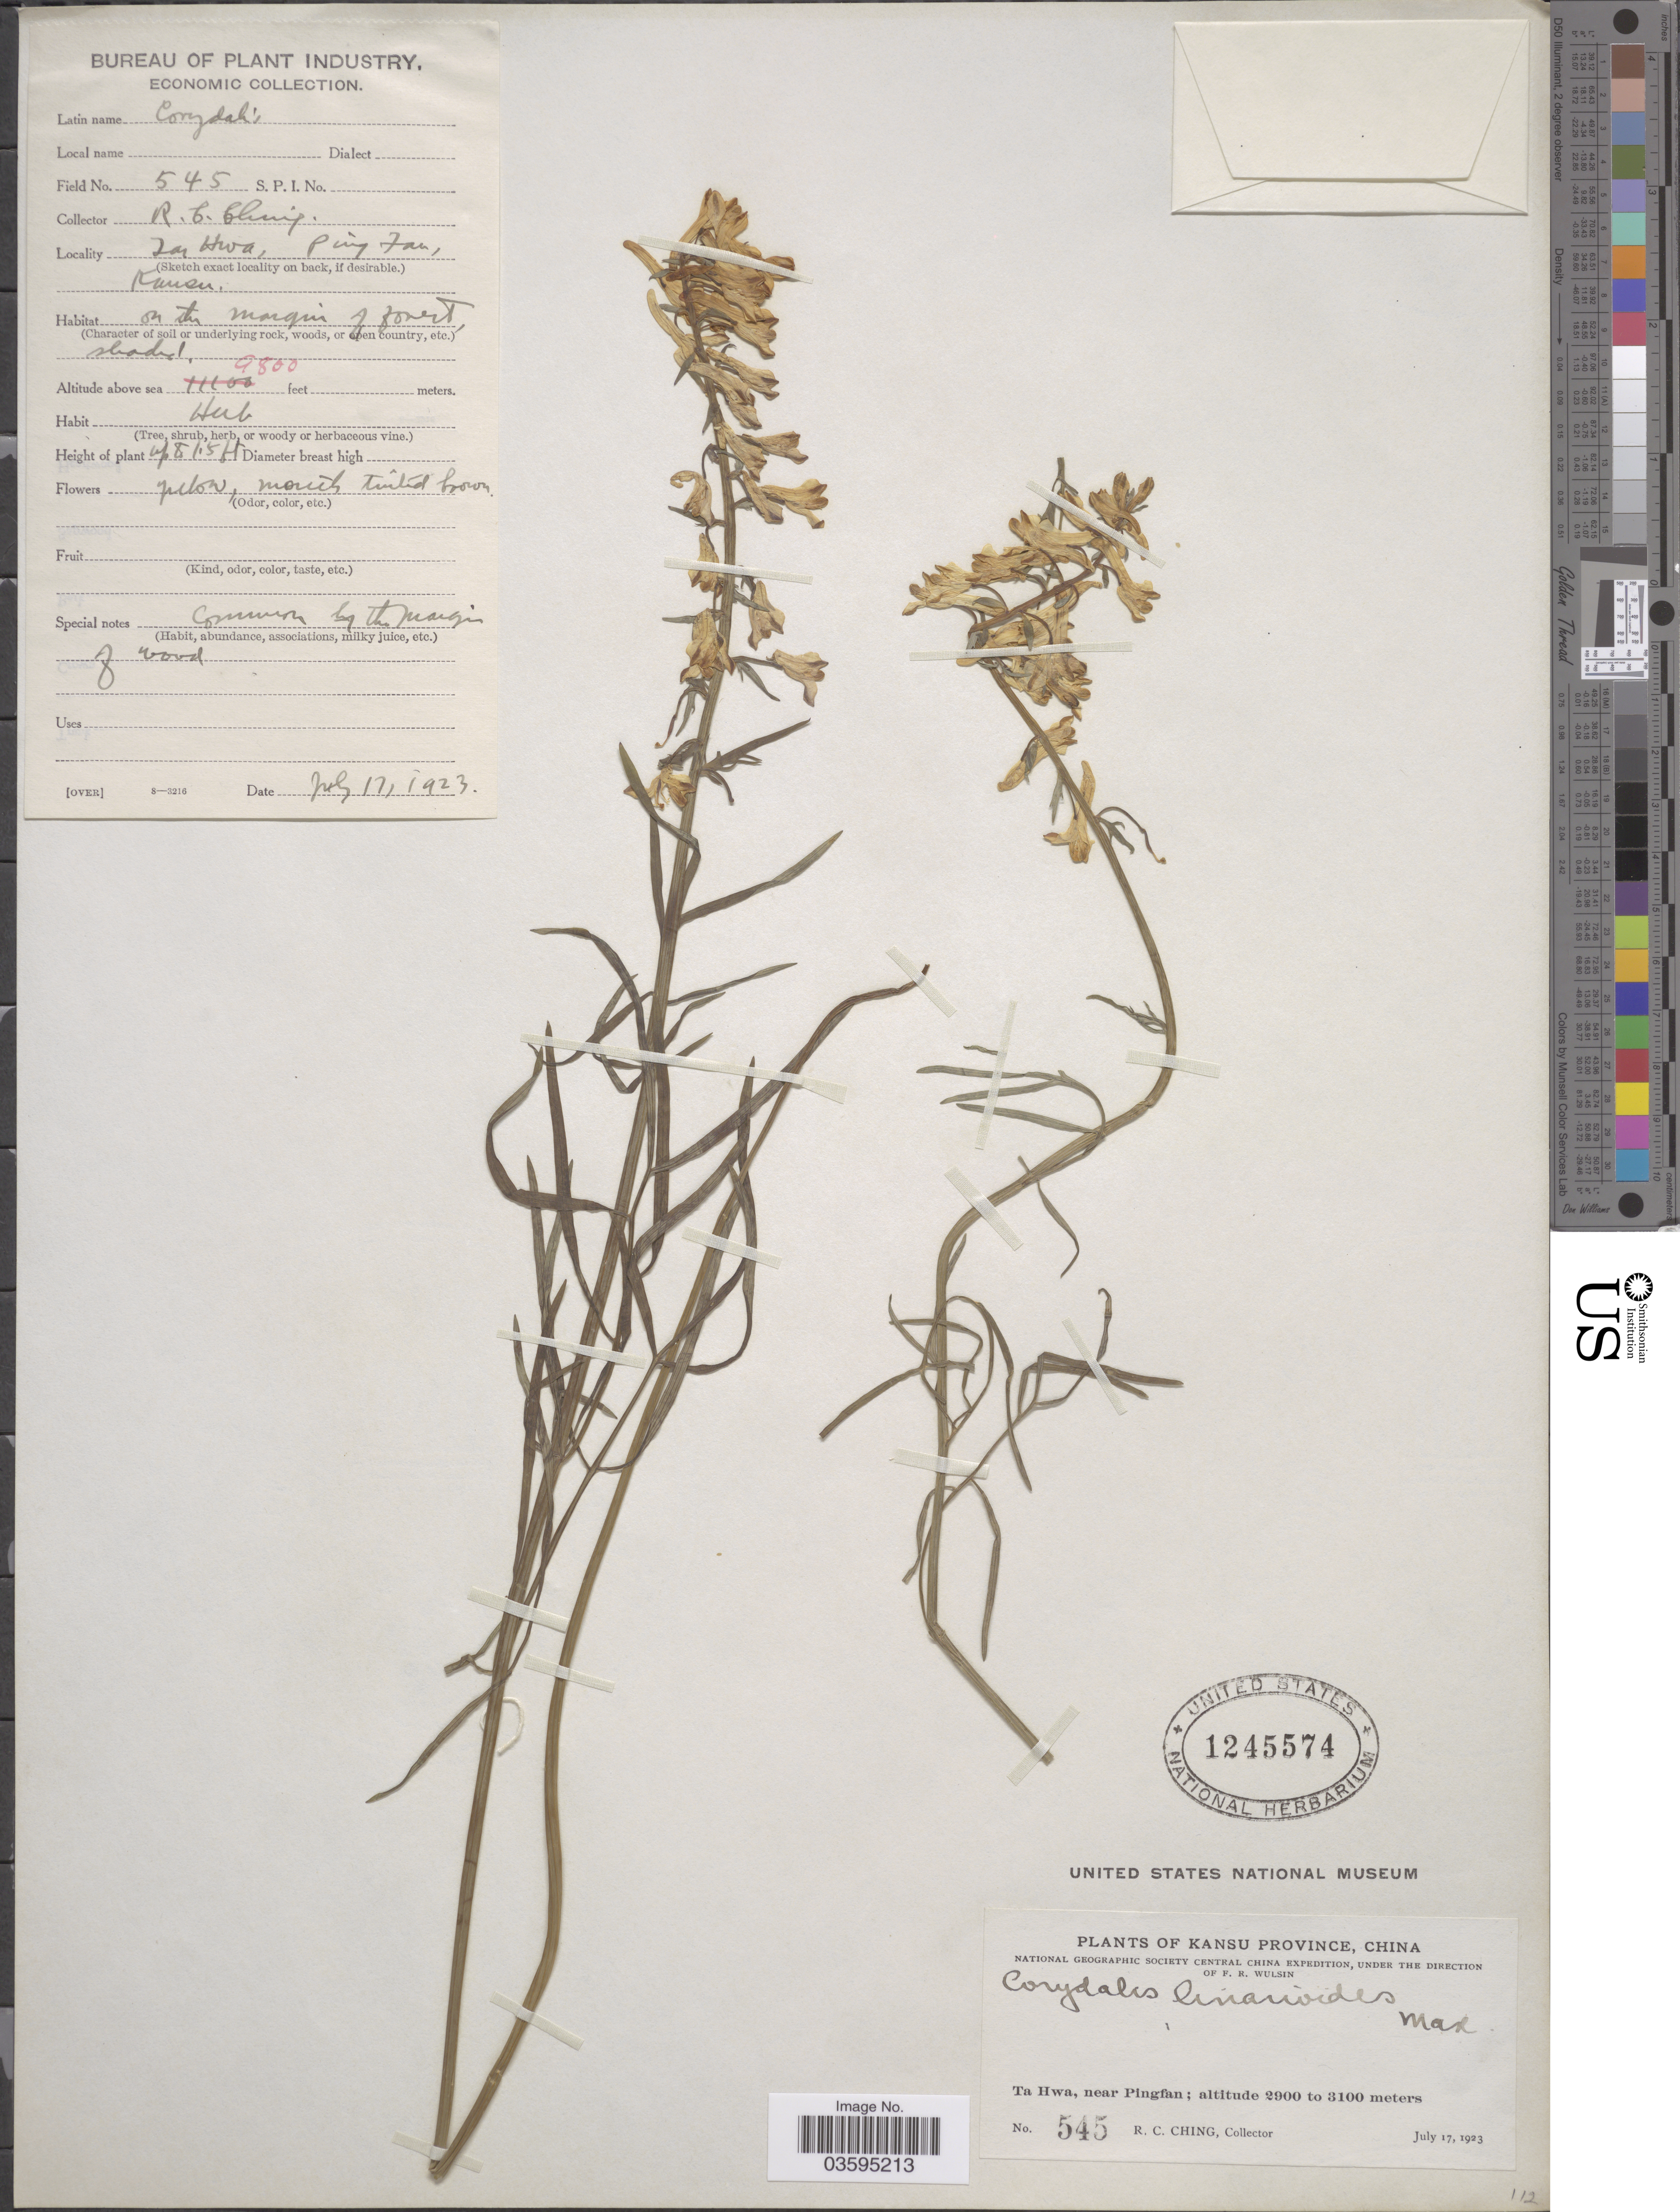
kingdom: Plantae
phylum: Tracheophyta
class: Magnoliopsida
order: Ranunculales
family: Papaveraceae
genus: Corydalis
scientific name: Corydalis linarioides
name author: Maxim.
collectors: R. C. Ching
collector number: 545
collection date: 1923-07-17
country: China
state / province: Gansu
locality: Ping fan, Kansu. Kansu Province. Central China. [unsure placement] Ta Hwa, near Pingfan.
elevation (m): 2987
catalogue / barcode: US 1245574